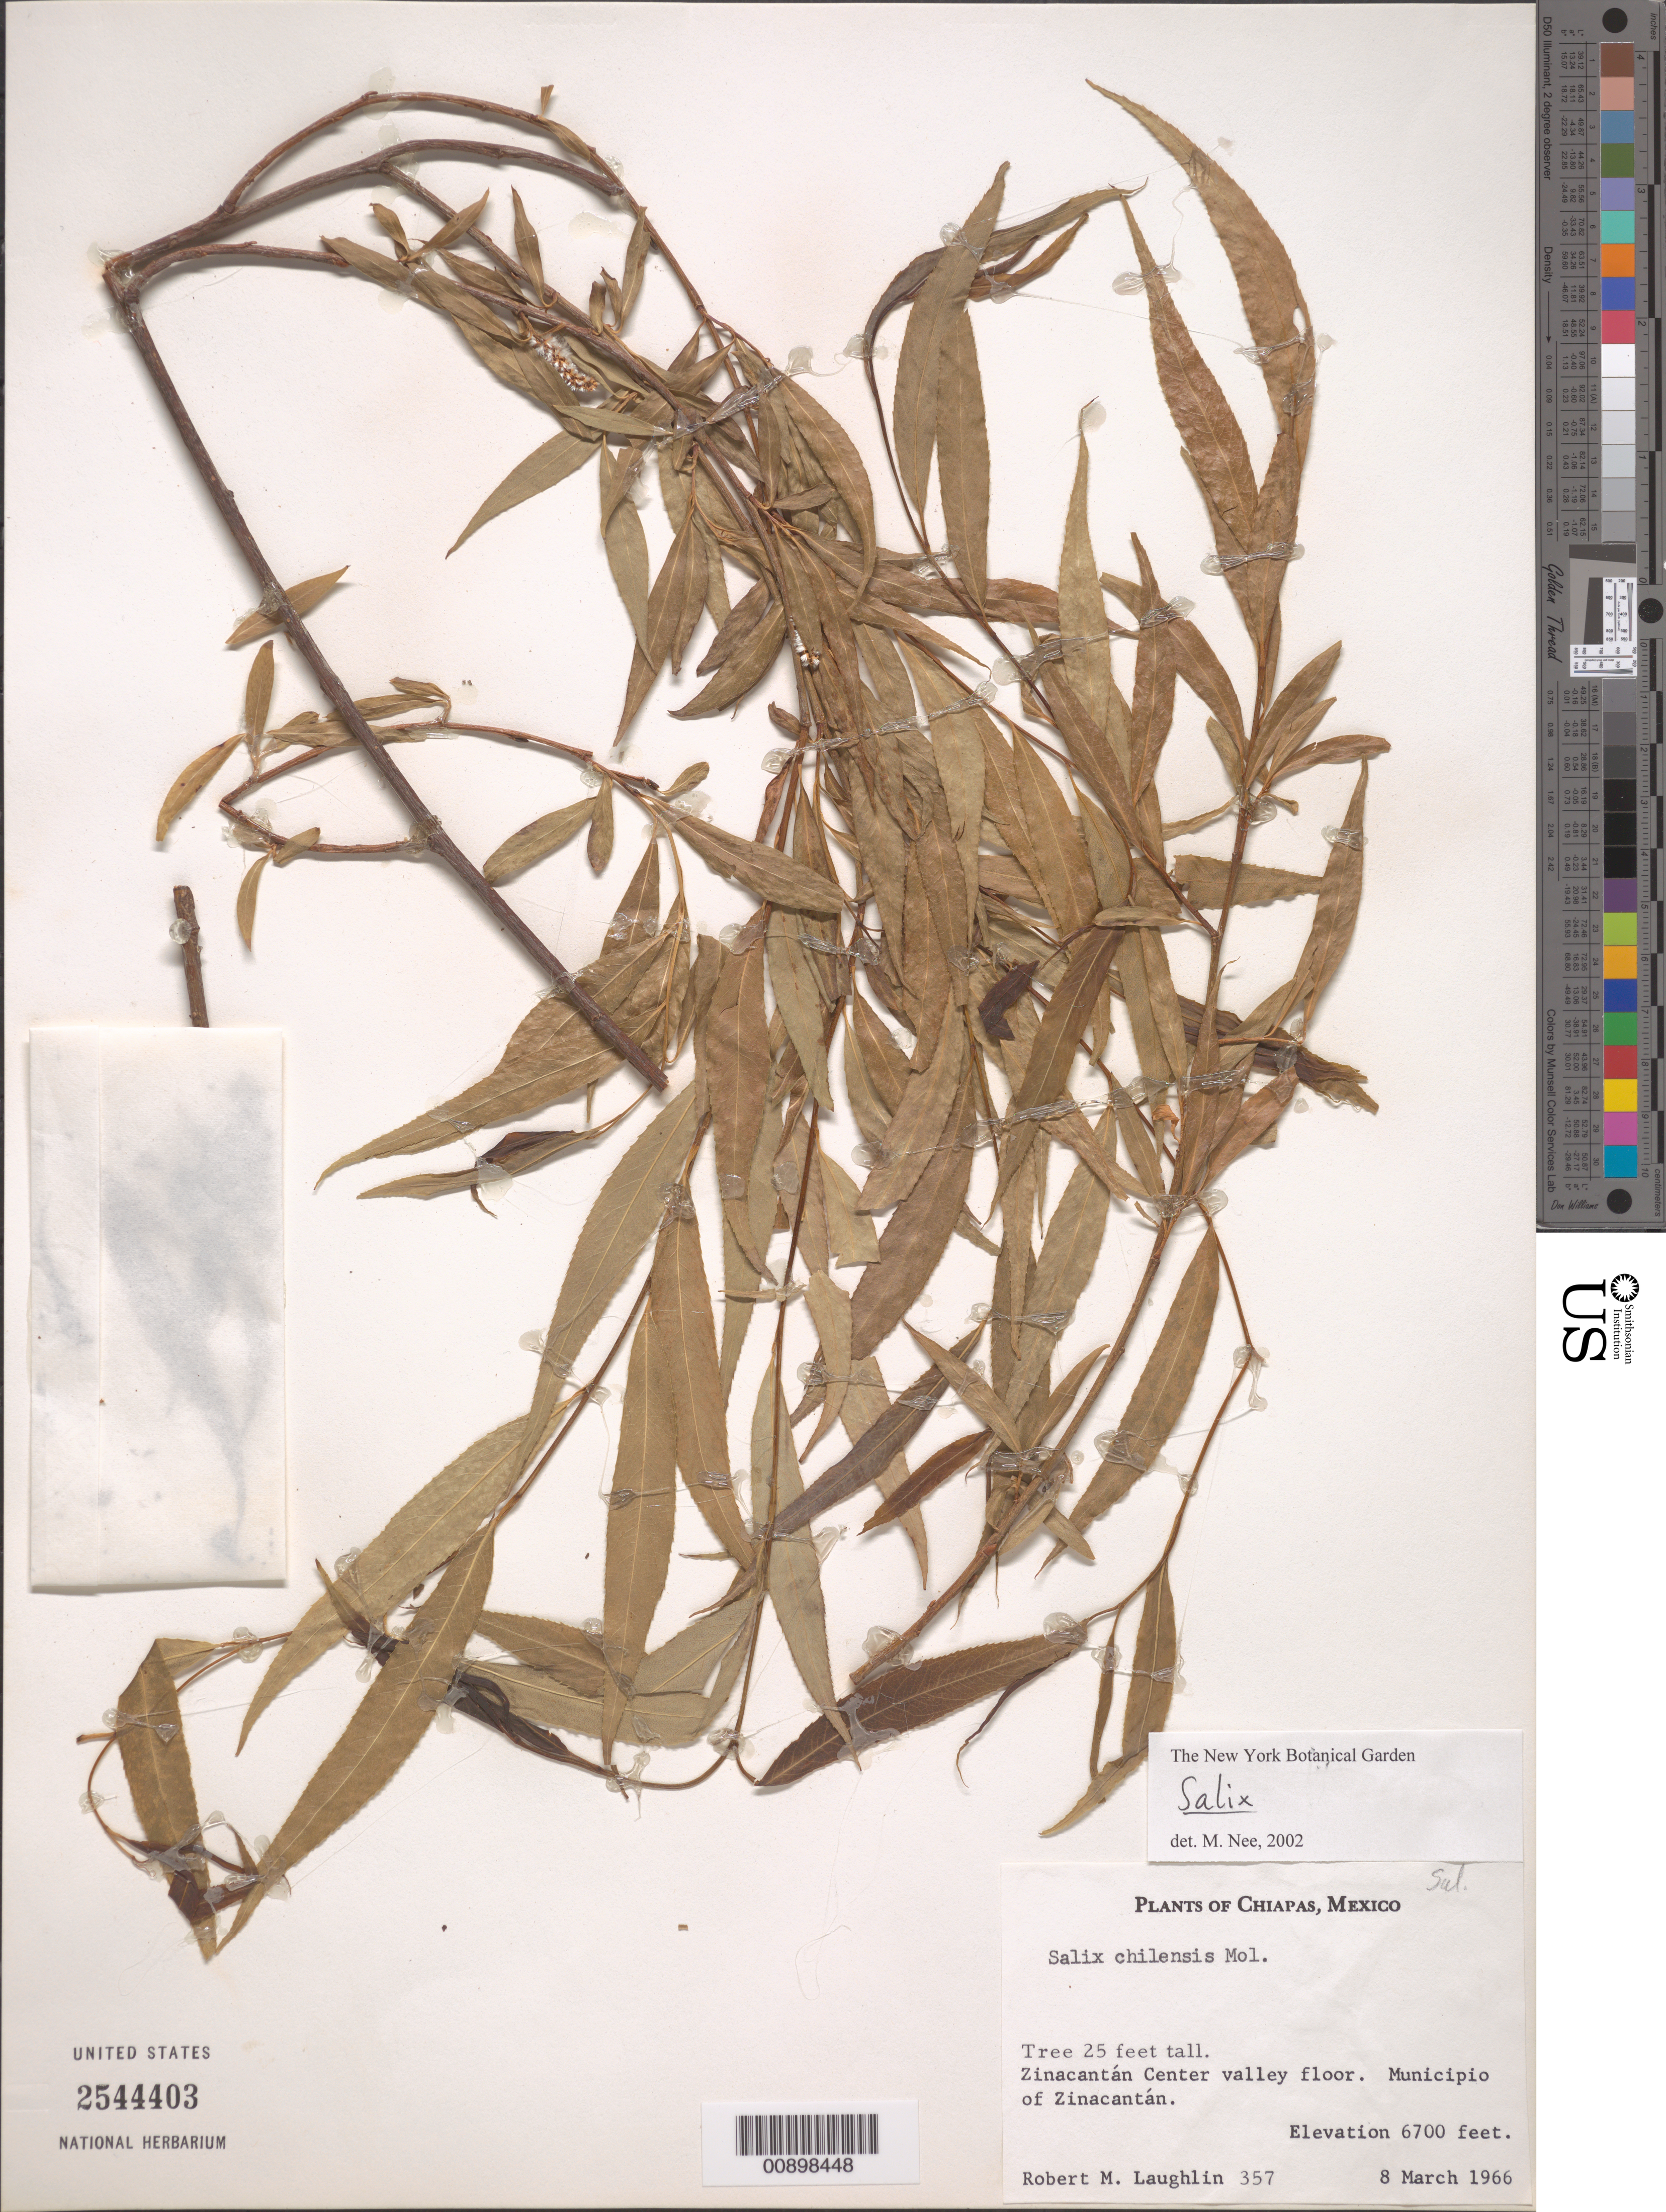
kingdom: Plantae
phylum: Tracheophyta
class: Magnoliopsida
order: Malpighiales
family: Salicaceae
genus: Salix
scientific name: Salix sp.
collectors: R. M. Laughlin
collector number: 357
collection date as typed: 08 Mar 1966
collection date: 1966-03-08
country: Mexico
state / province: Chiapas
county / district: Zinacantán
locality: Zinacantán Center valley floor. Municipio of Zinacantán, Estado de Chiapas.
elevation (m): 2042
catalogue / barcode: US 2544403